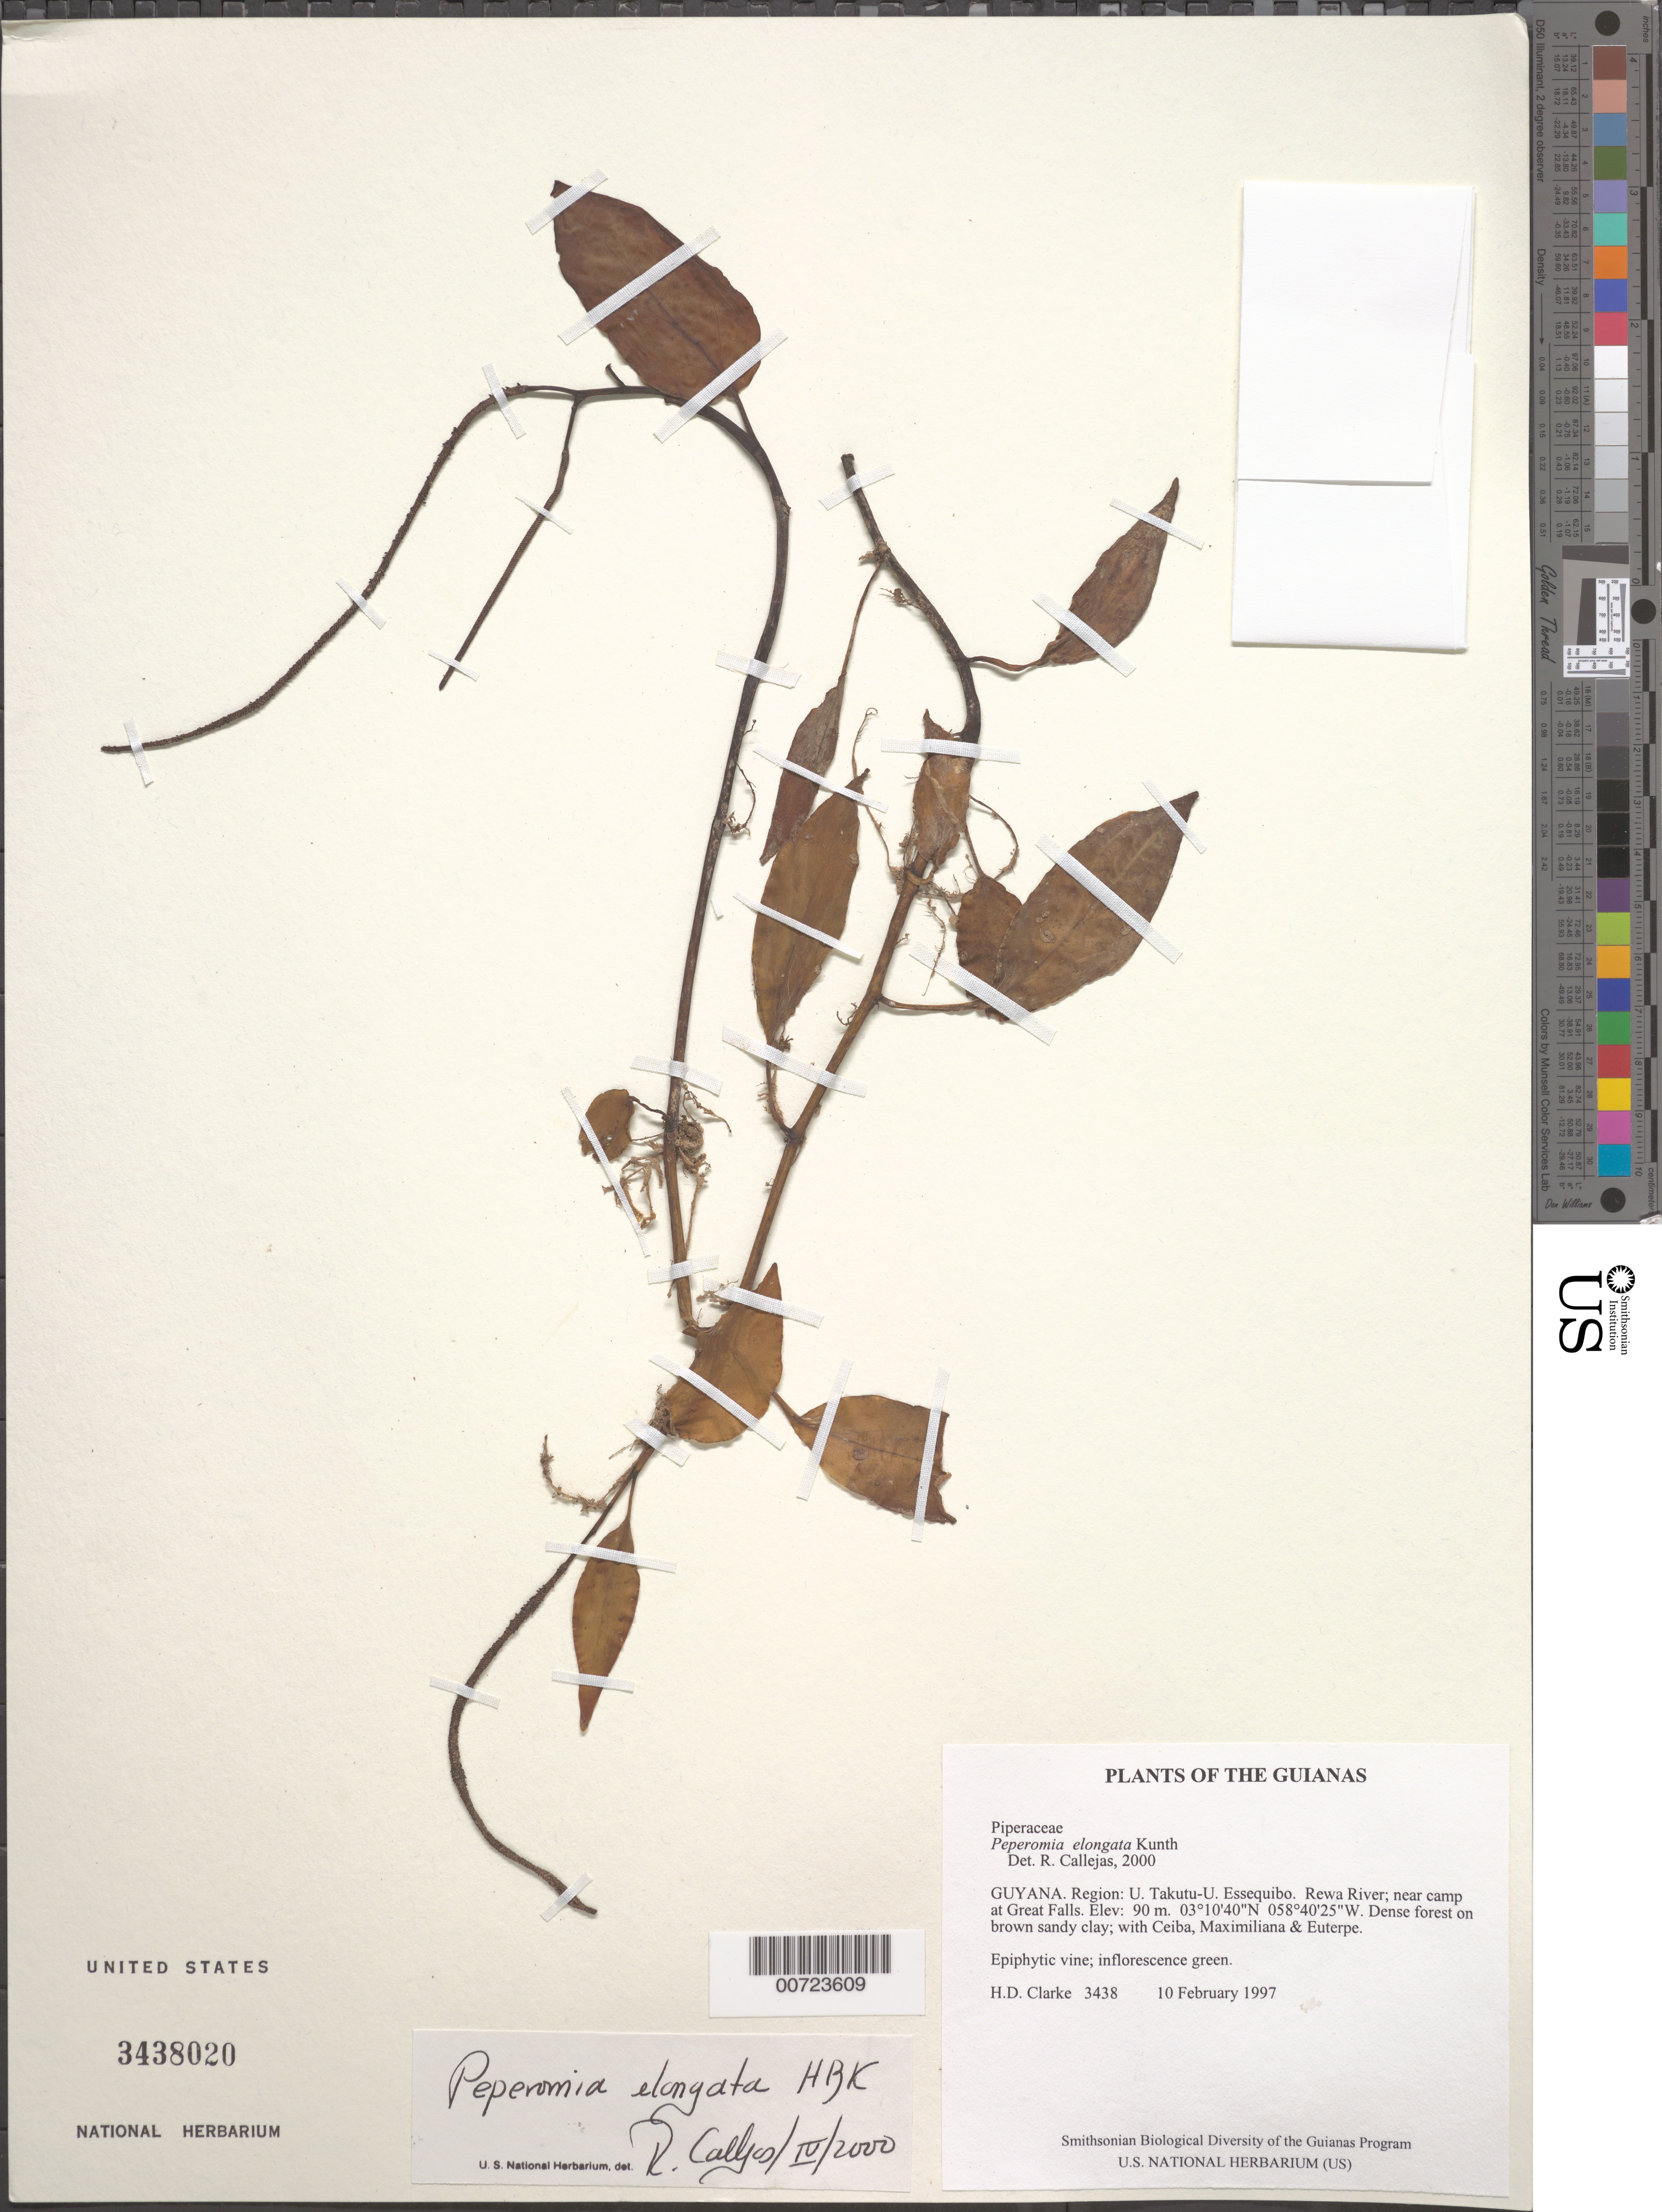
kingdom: Plantae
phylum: Tracheophyta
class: Magnoliopsida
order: Piperales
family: Piperaceae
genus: Peperomia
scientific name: Peperomia elongata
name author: Kunth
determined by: Callejas, Ricardo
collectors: H. D. Clarke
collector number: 3438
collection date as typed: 10 February 1997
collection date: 1997-02-10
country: Guyana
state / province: U. Takutu-U. Essequibo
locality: Rewa River; near camp at Great Falls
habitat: Dense forest on brown sandy clay; with Ceiba, Maximiliana & Euterpe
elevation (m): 90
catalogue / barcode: US 3438020